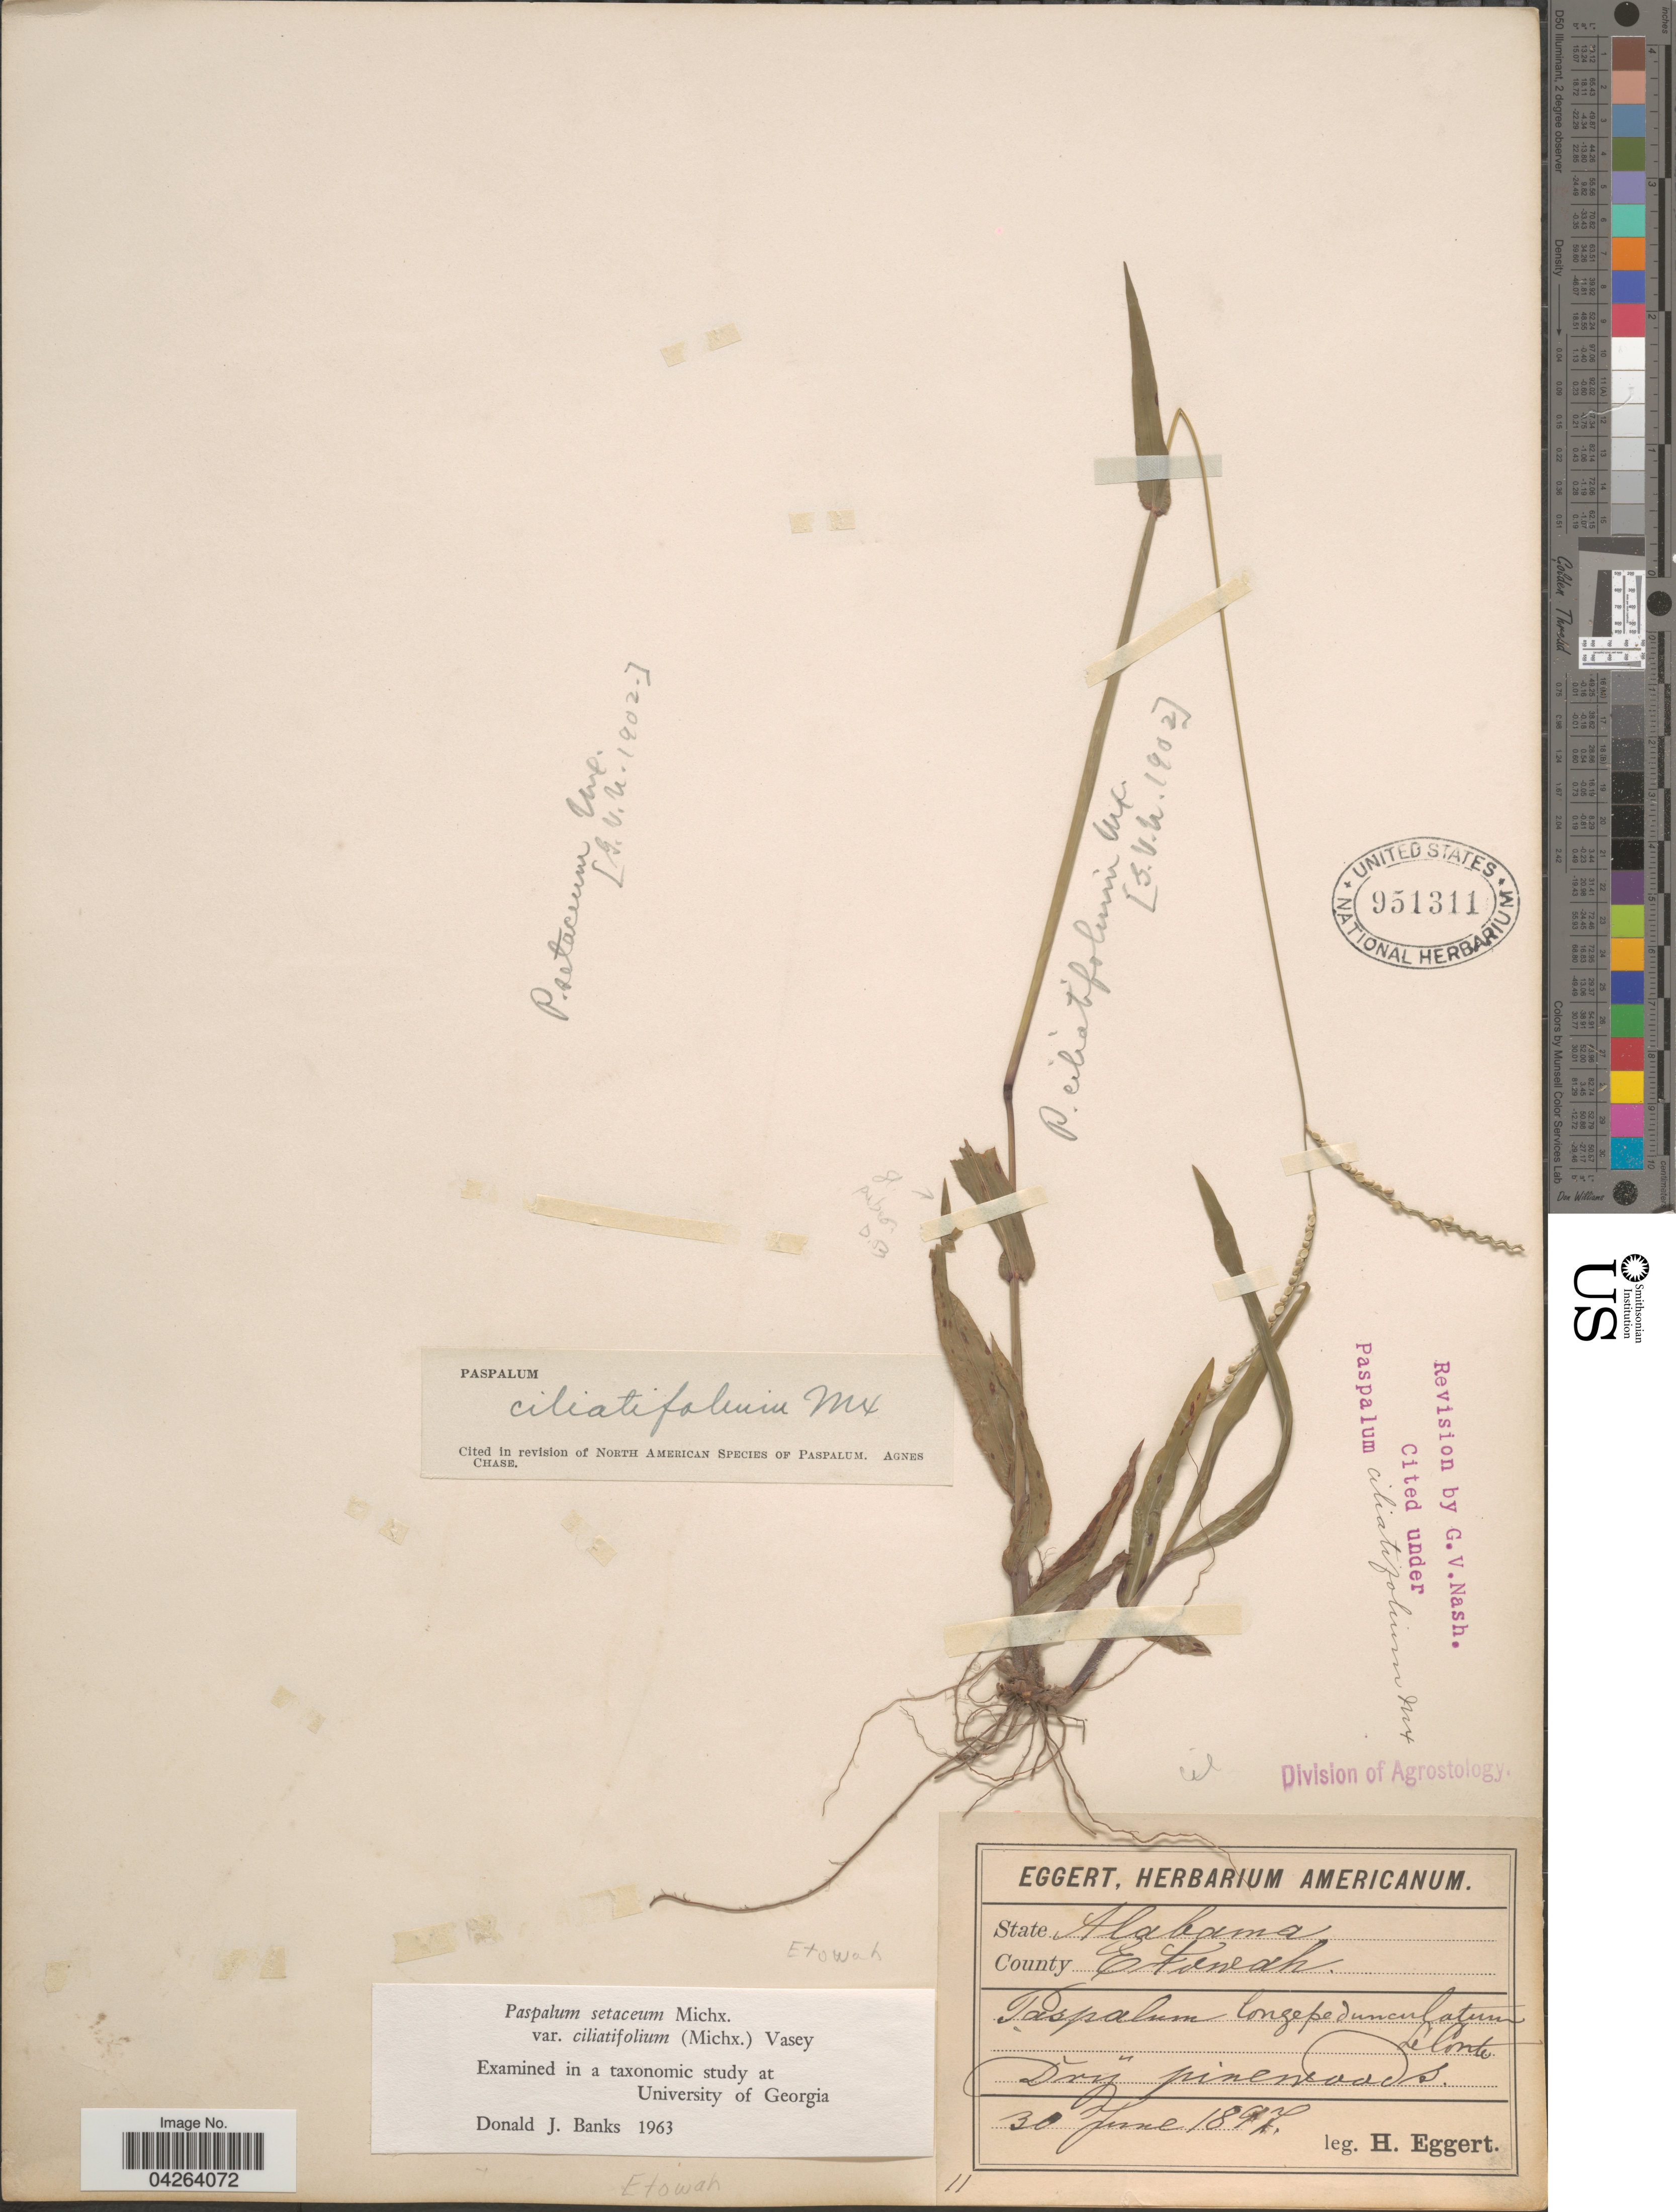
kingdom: Plantae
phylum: Tracheophyta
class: Liliopsida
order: Poales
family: Poaceae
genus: Paspalum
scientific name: Paspalum setaceum var. ciliatifolium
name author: (Michx.) Vasey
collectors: H. Eggert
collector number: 11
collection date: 1897-06-30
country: United States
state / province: Alabama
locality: County Etowah.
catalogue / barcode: US 951311